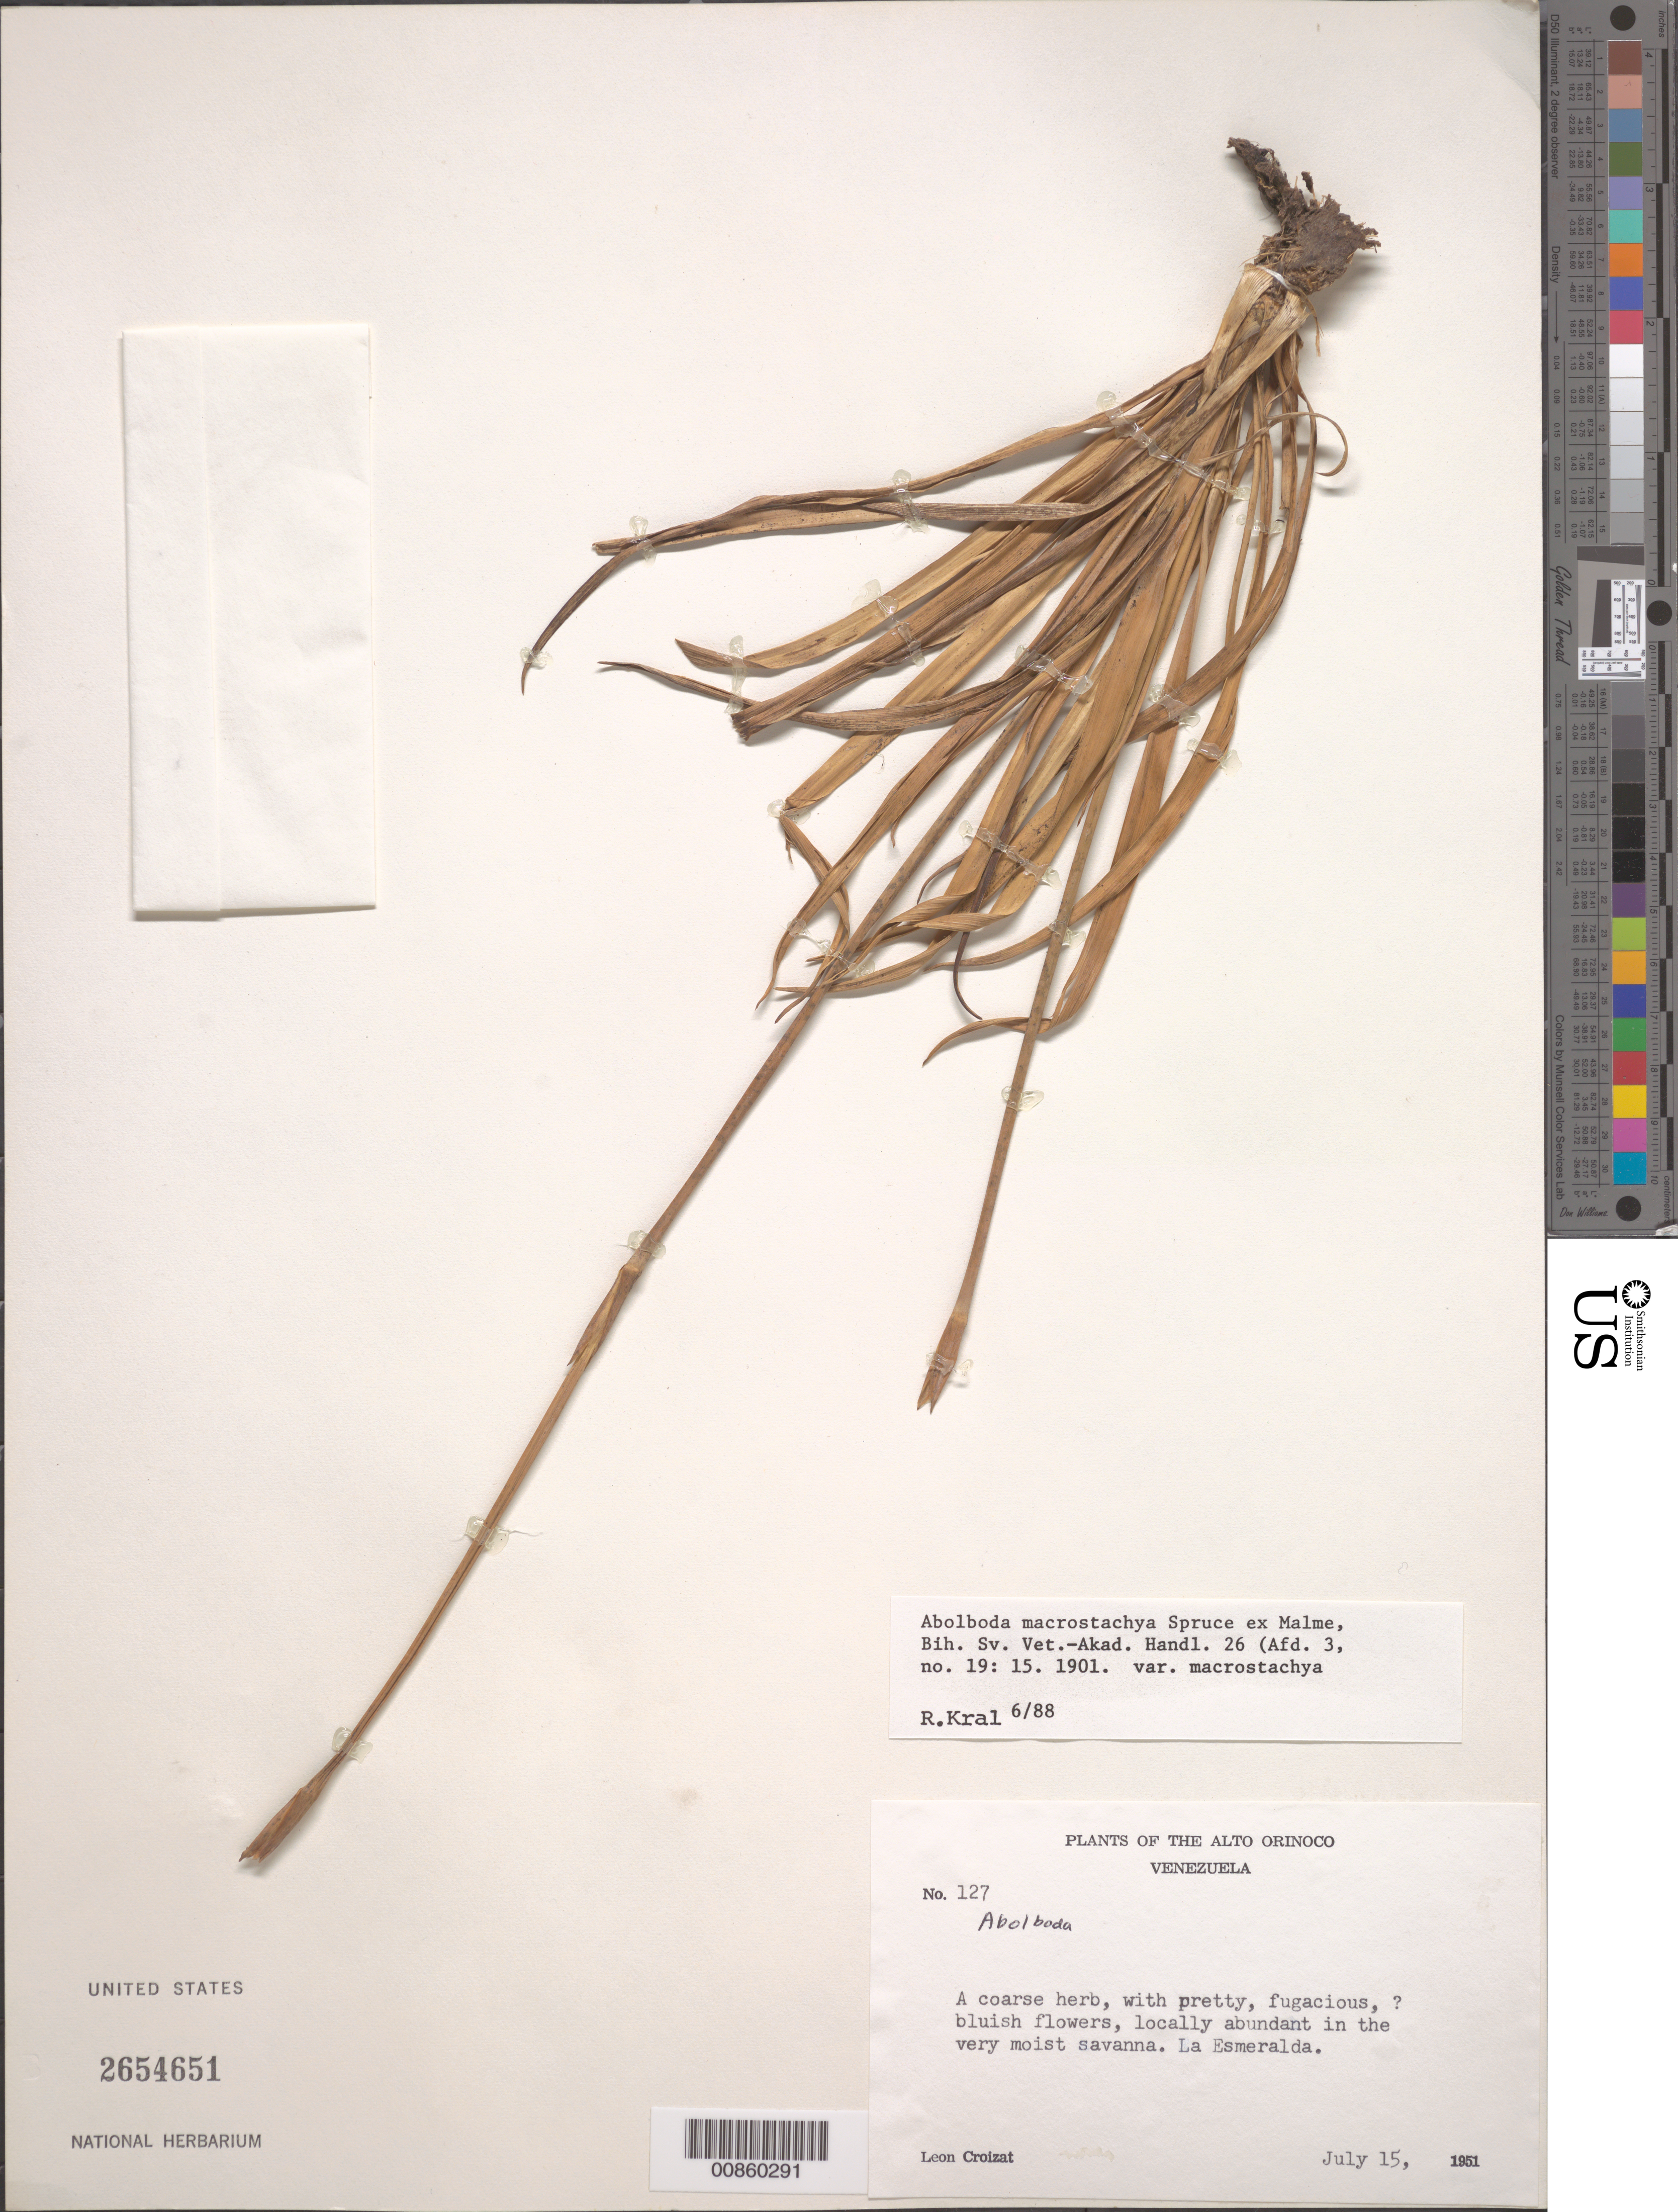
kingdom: Plantae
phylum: Tracheophyta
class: Liliopsida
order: Poales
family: Xyridaceae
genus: Abolboda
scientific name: Abolboda macrostachya var. macrostachya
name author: Spruce ex Malme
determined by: Kral, Robert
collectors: L. C. M. Croizat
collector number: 127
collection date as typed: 15-Jul-51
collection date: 1951-07-15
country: Venezuela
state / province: Amazonas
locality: La Esmeralda, Río Orinoco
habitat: Very moist savanna.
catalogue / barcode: US 2654651